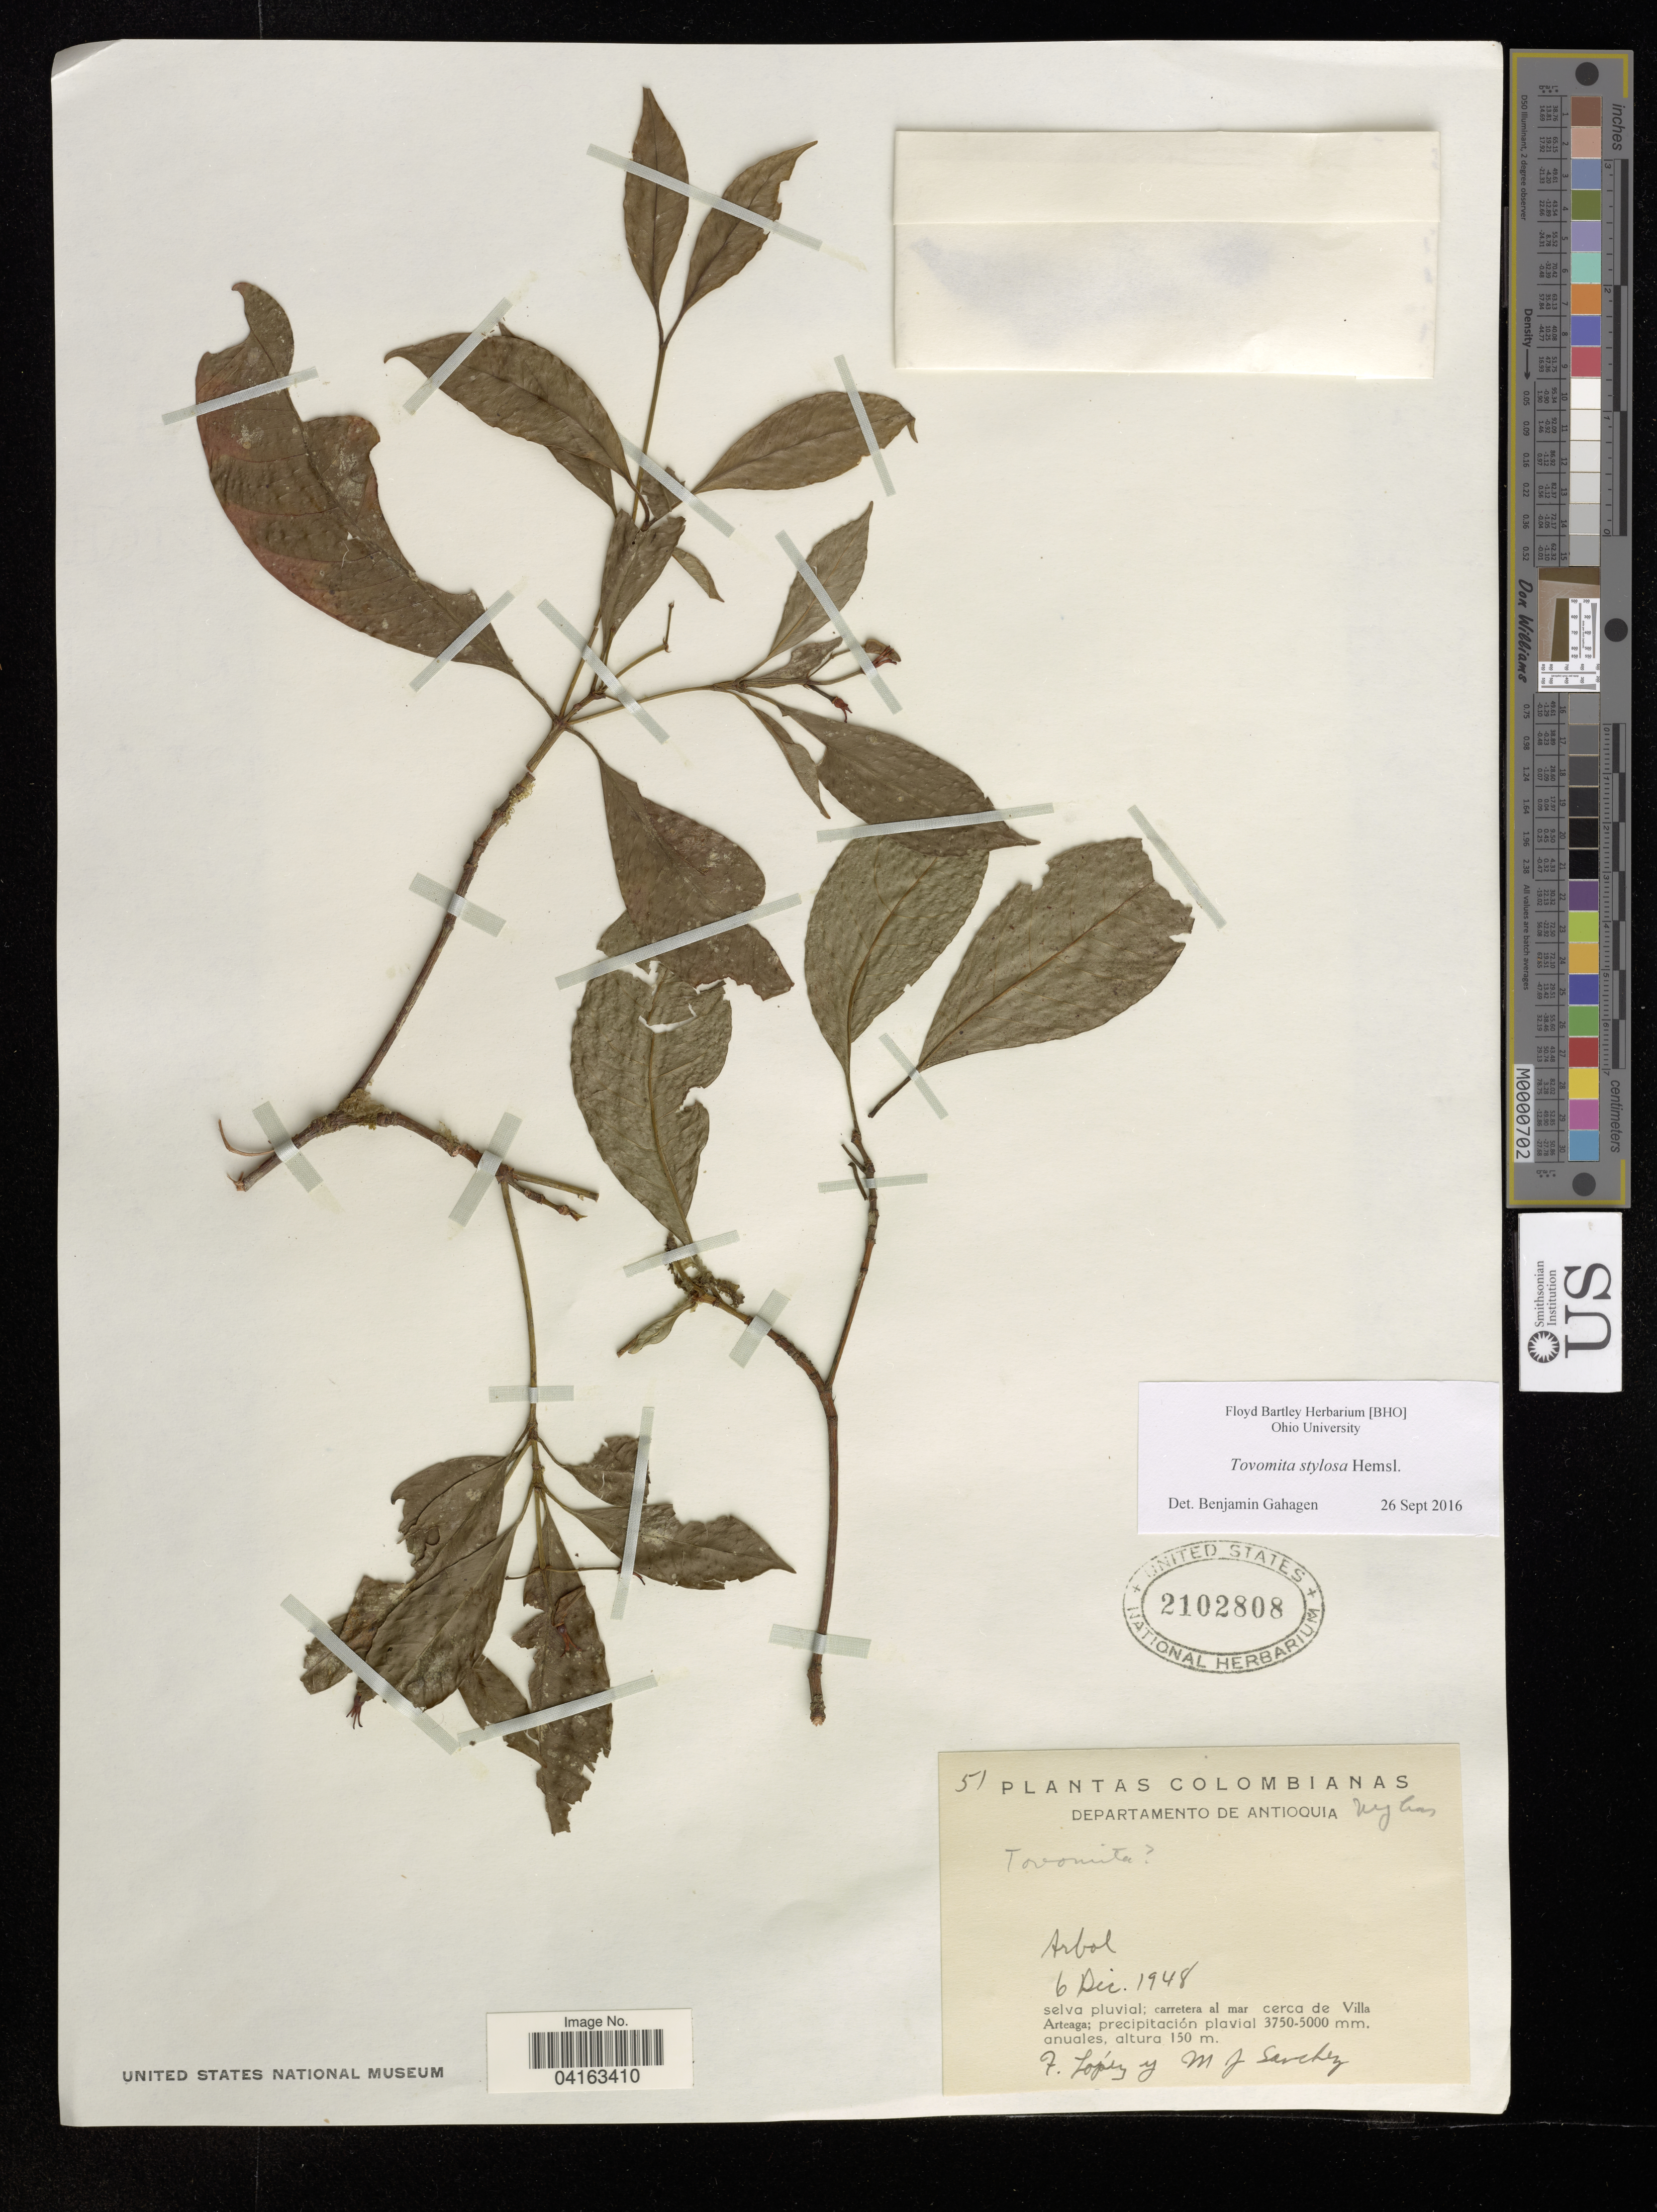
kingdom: Plantae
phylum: Tracheophyta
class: Magnoliopsida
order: Malpighiales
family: Clusiaceae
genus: Tovomita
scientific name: Tovomita stylosa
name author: Hemsl.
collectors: F. López & M. Sanchez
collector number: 51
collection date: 1948-12-06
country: Colombia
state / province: Antioquia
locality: Selva pluvial; carretera al mar cerca de Cilla Arteaga; precipitación plavial 3750-5000 mm.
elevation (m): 150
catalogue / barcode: US 2102808